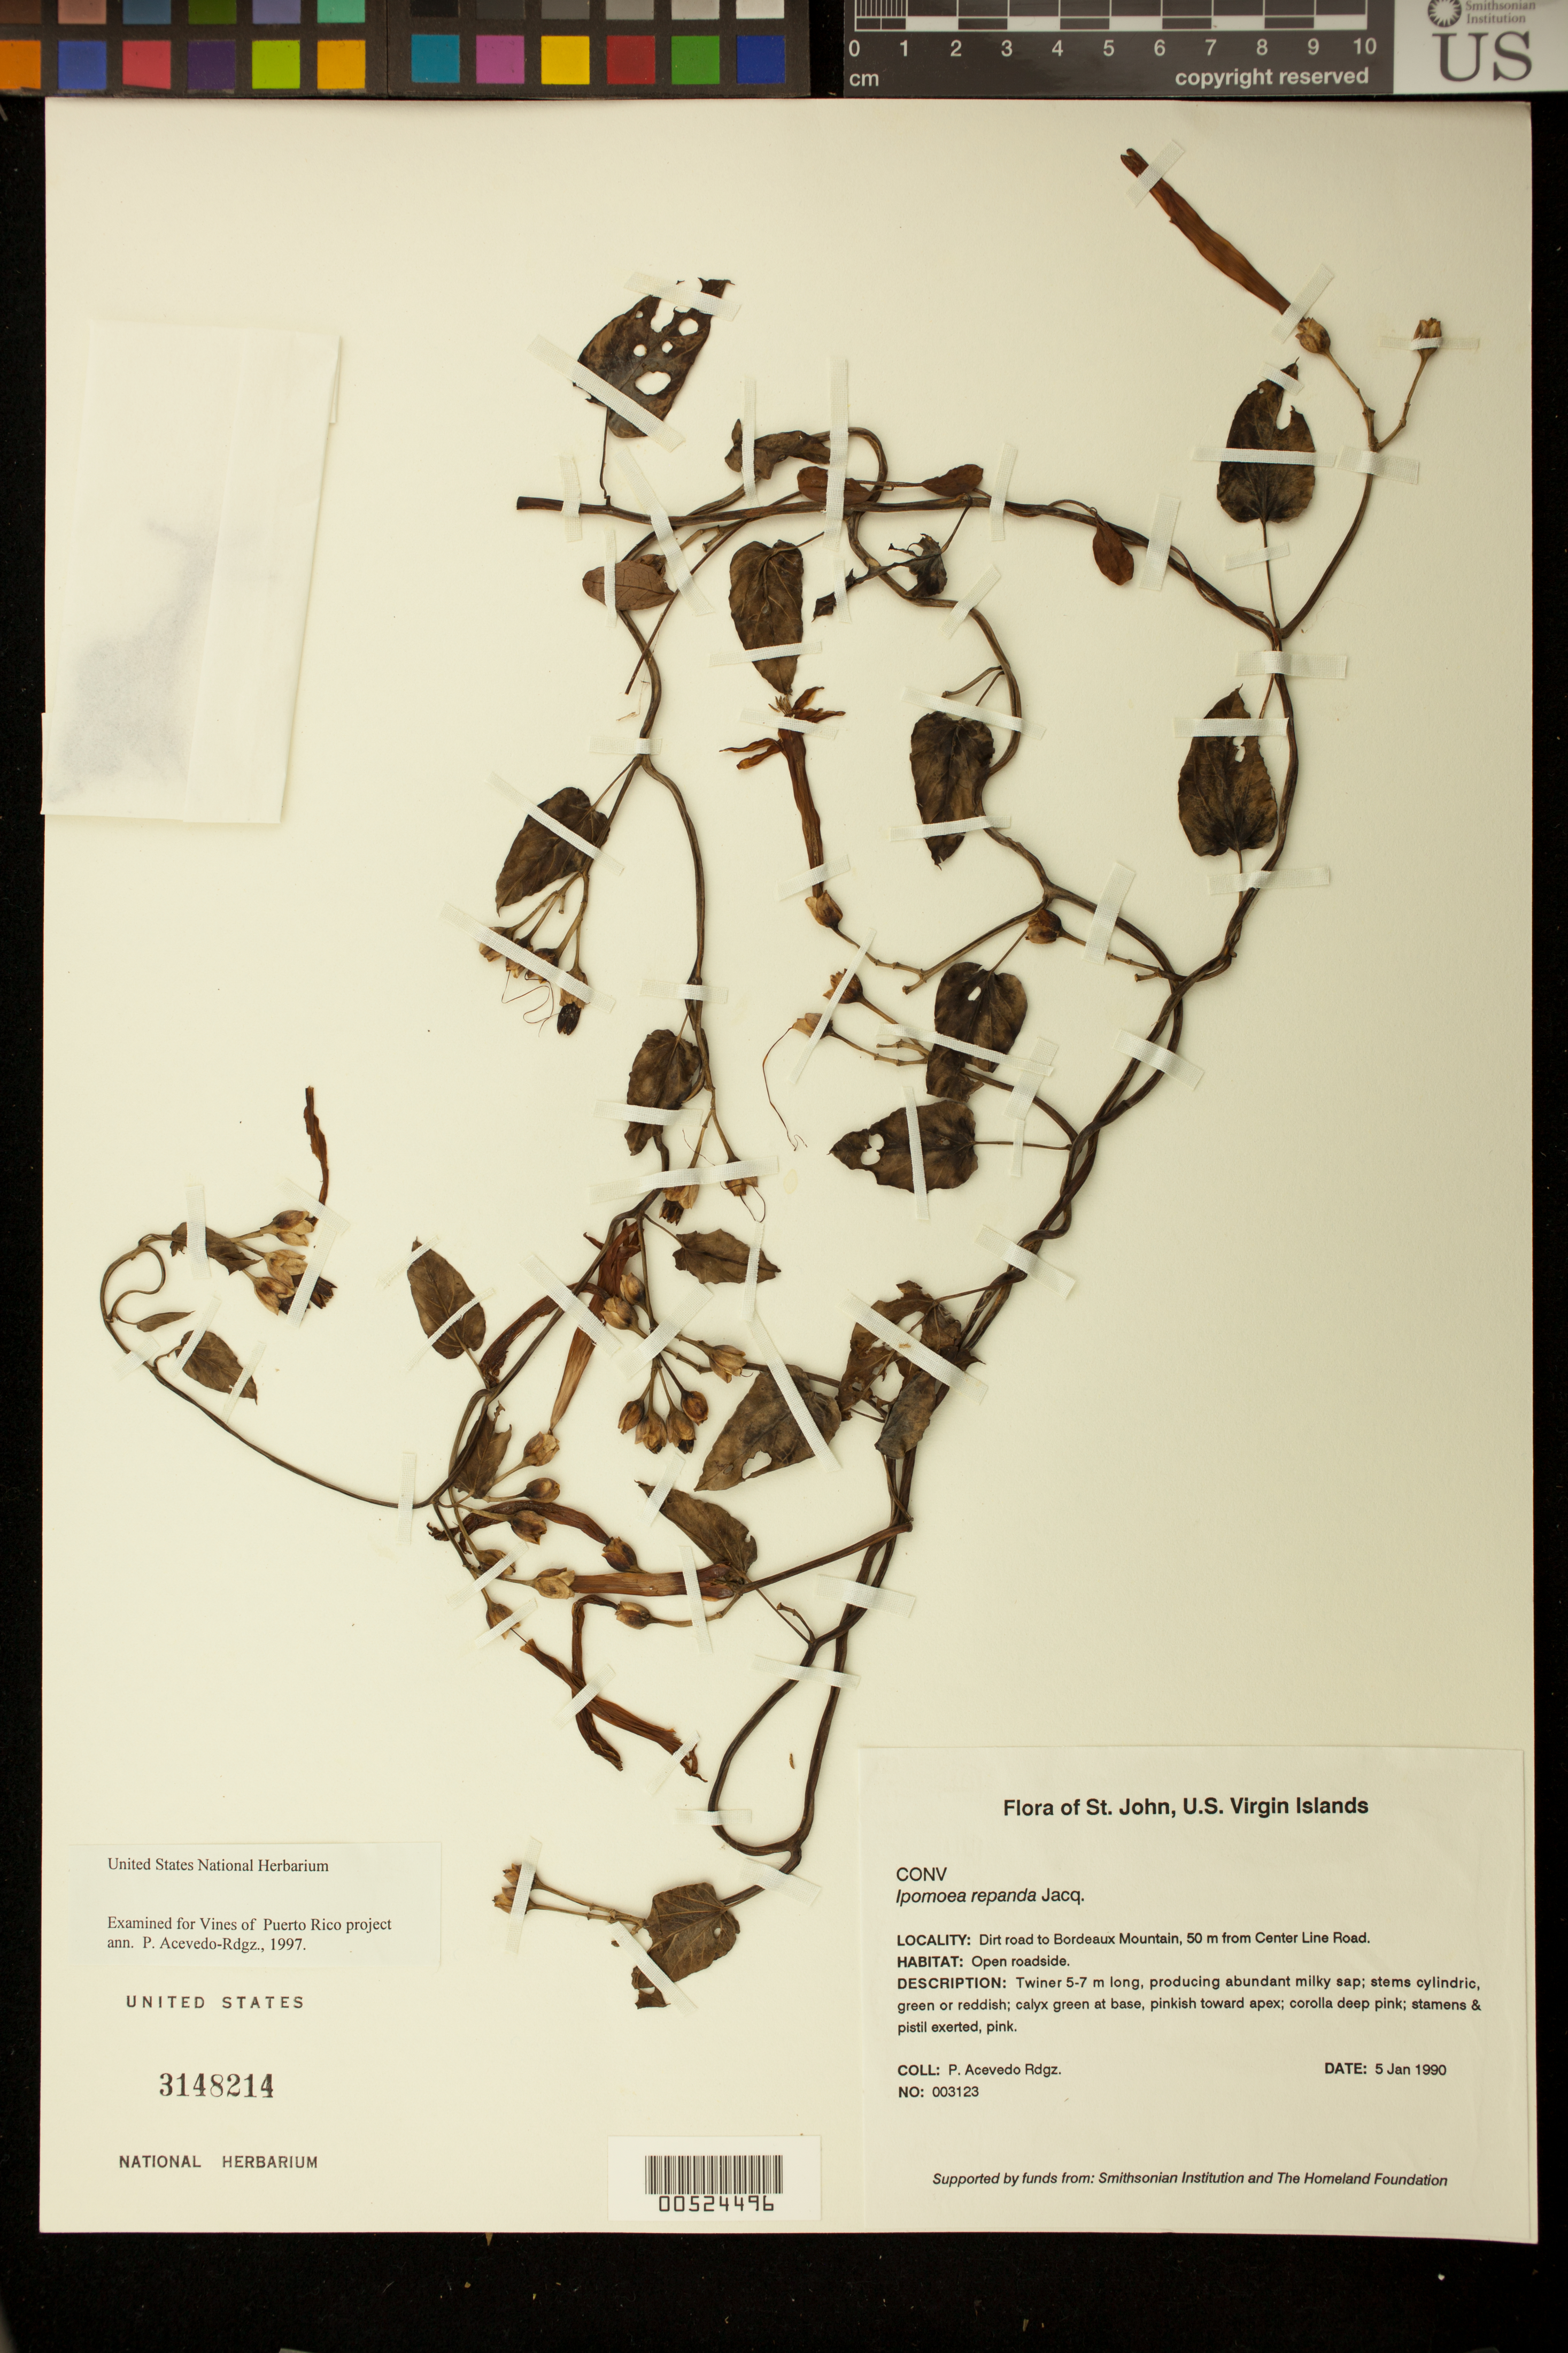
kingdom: Plantae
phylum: Tracheophyta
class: Magnoliopsida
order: Solanales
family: Convolvulaceae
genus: Ipomoea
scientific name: Ipomoea repanda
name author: Jacq.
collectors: P. Acevedo-Rodr.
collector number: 3123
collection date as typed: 05 Jan 1990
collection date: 1990-01-05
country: U.S. Virgin Islands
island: St. John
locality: Cruz Bay Quarter; dirt road to Bordeaux Mountain, 50 m from Center Line Road.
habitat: Open roadside.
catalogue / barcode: US 3148214